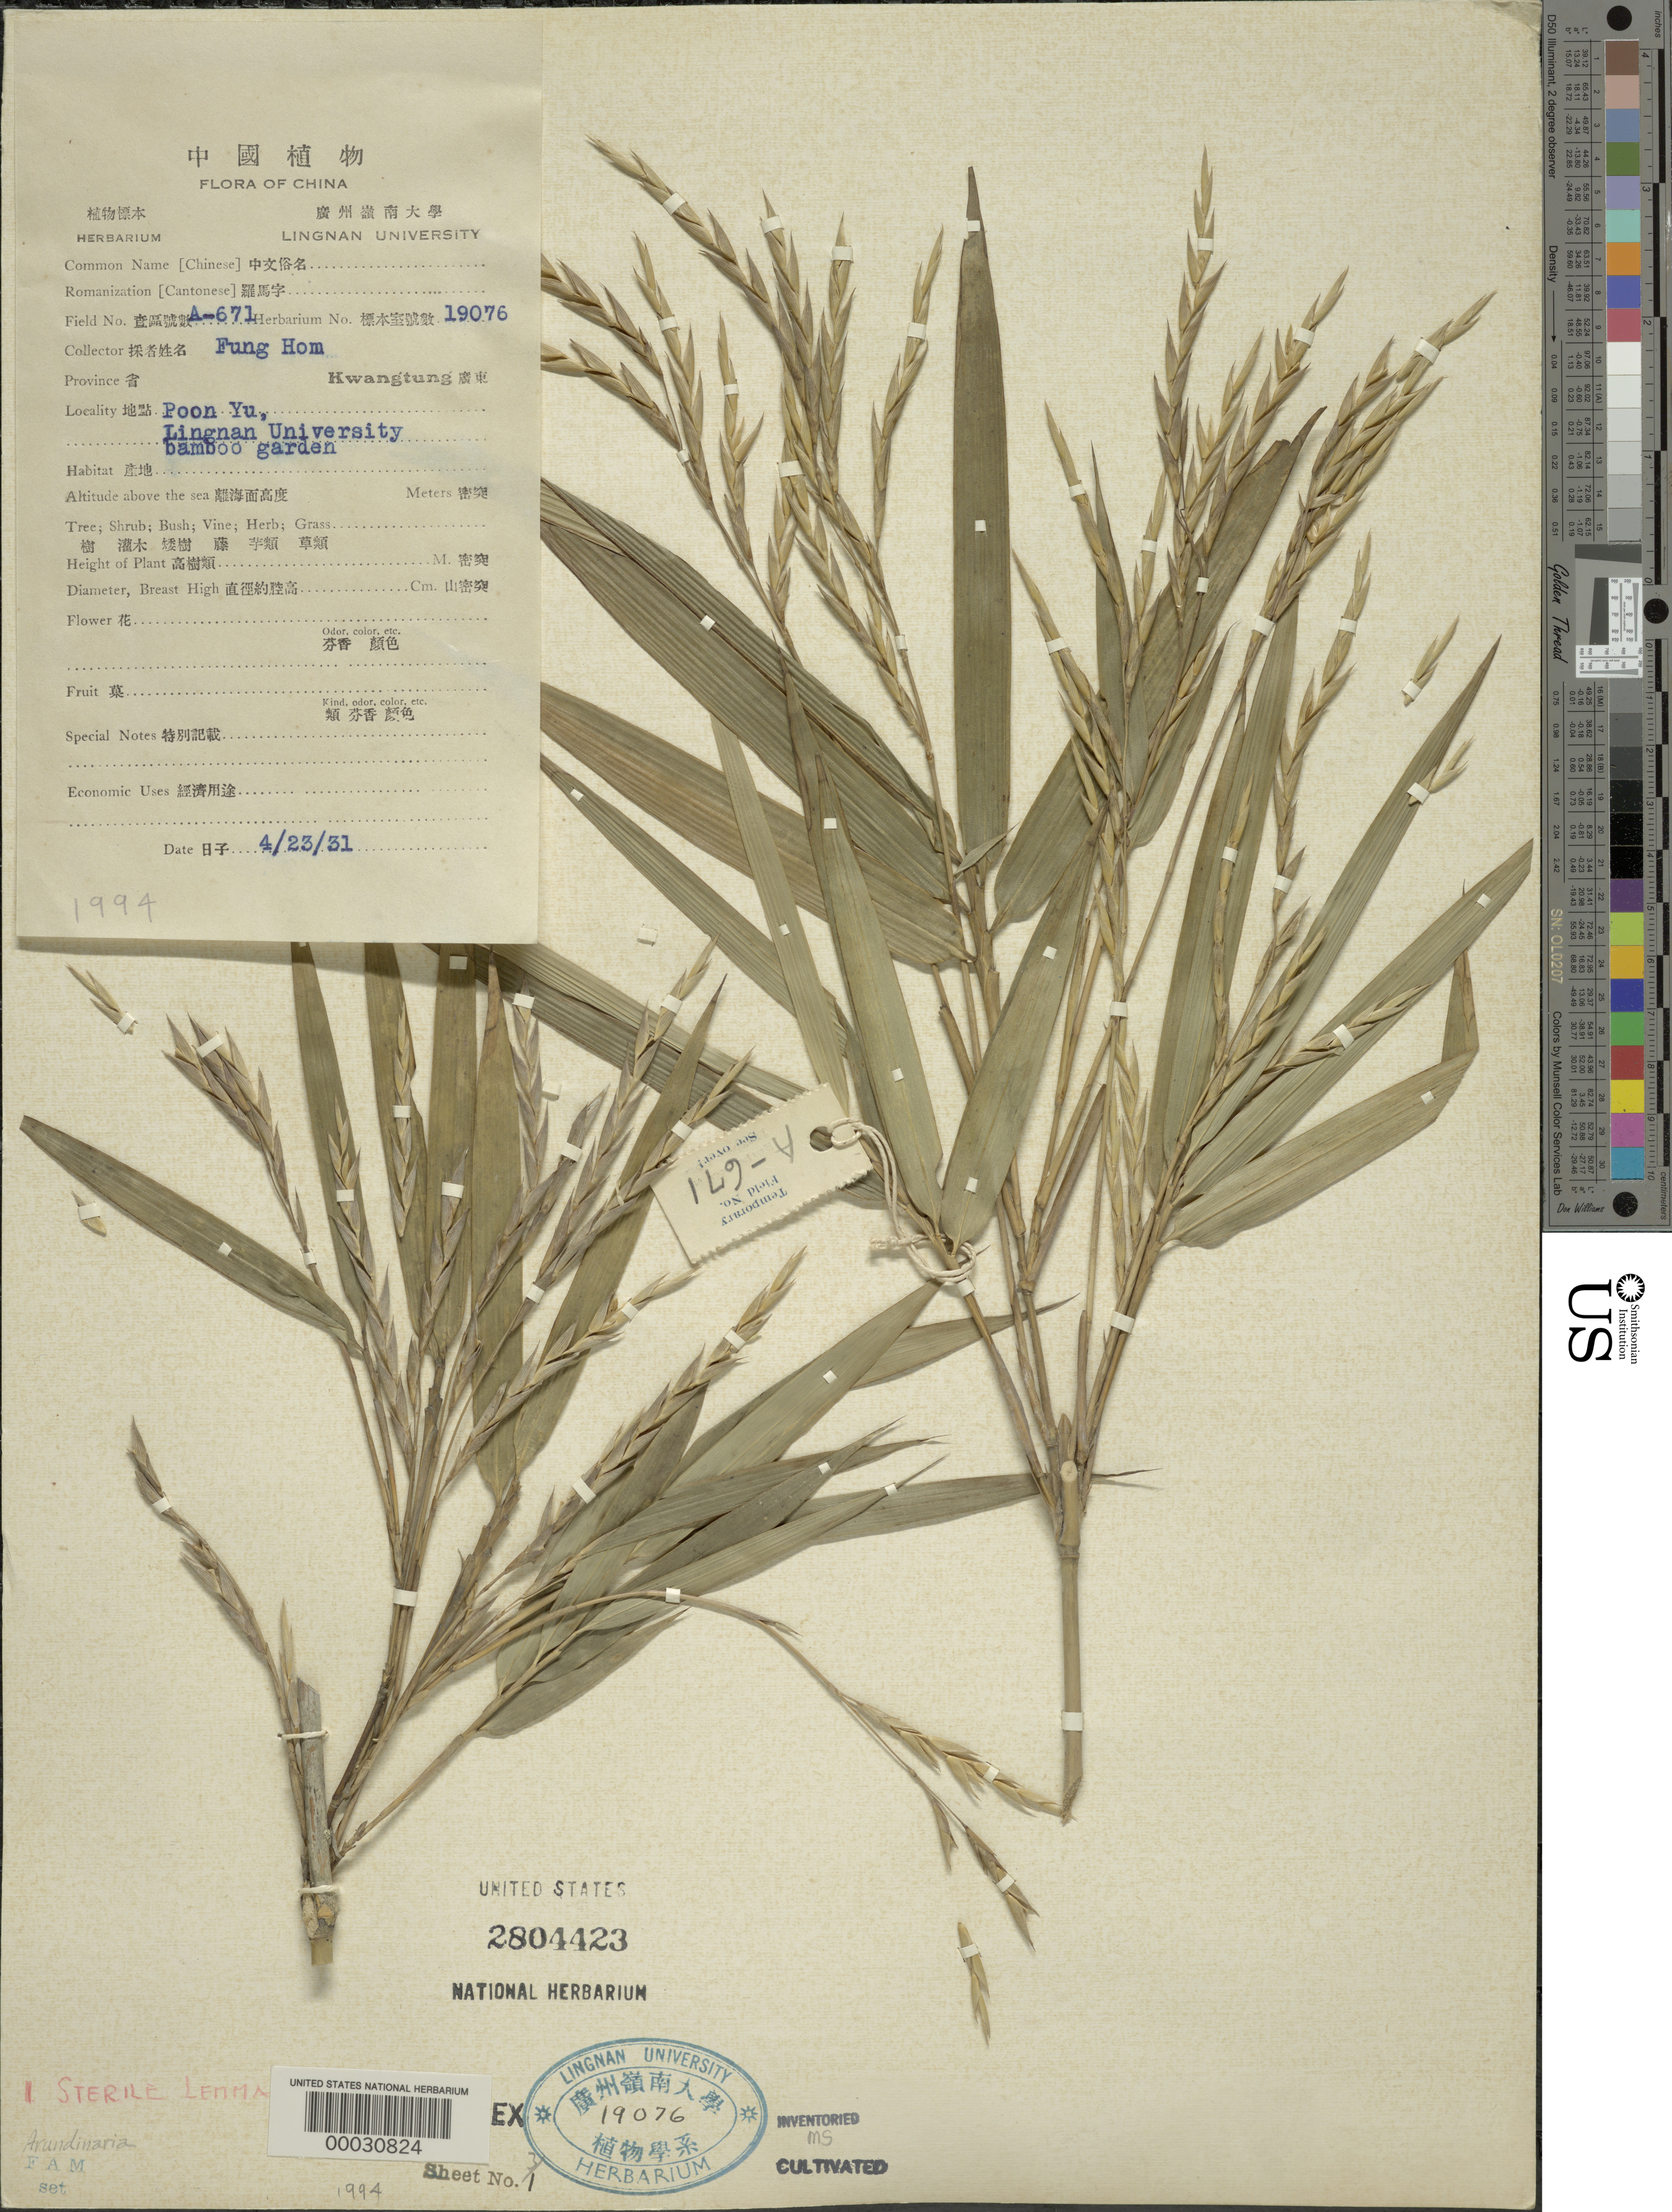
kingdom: Plantae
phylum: Tracheophyta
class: Liliopsida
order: Poales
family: Poaceae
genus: Arundinaria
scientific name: Arundinaria sp.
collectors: H. L. Fung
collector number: A-6971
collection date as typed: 23 Apr 1931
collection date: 1931-04-23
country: China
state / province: Guangdong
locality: Lingnan university bamboo garden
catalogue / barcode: US 2804423